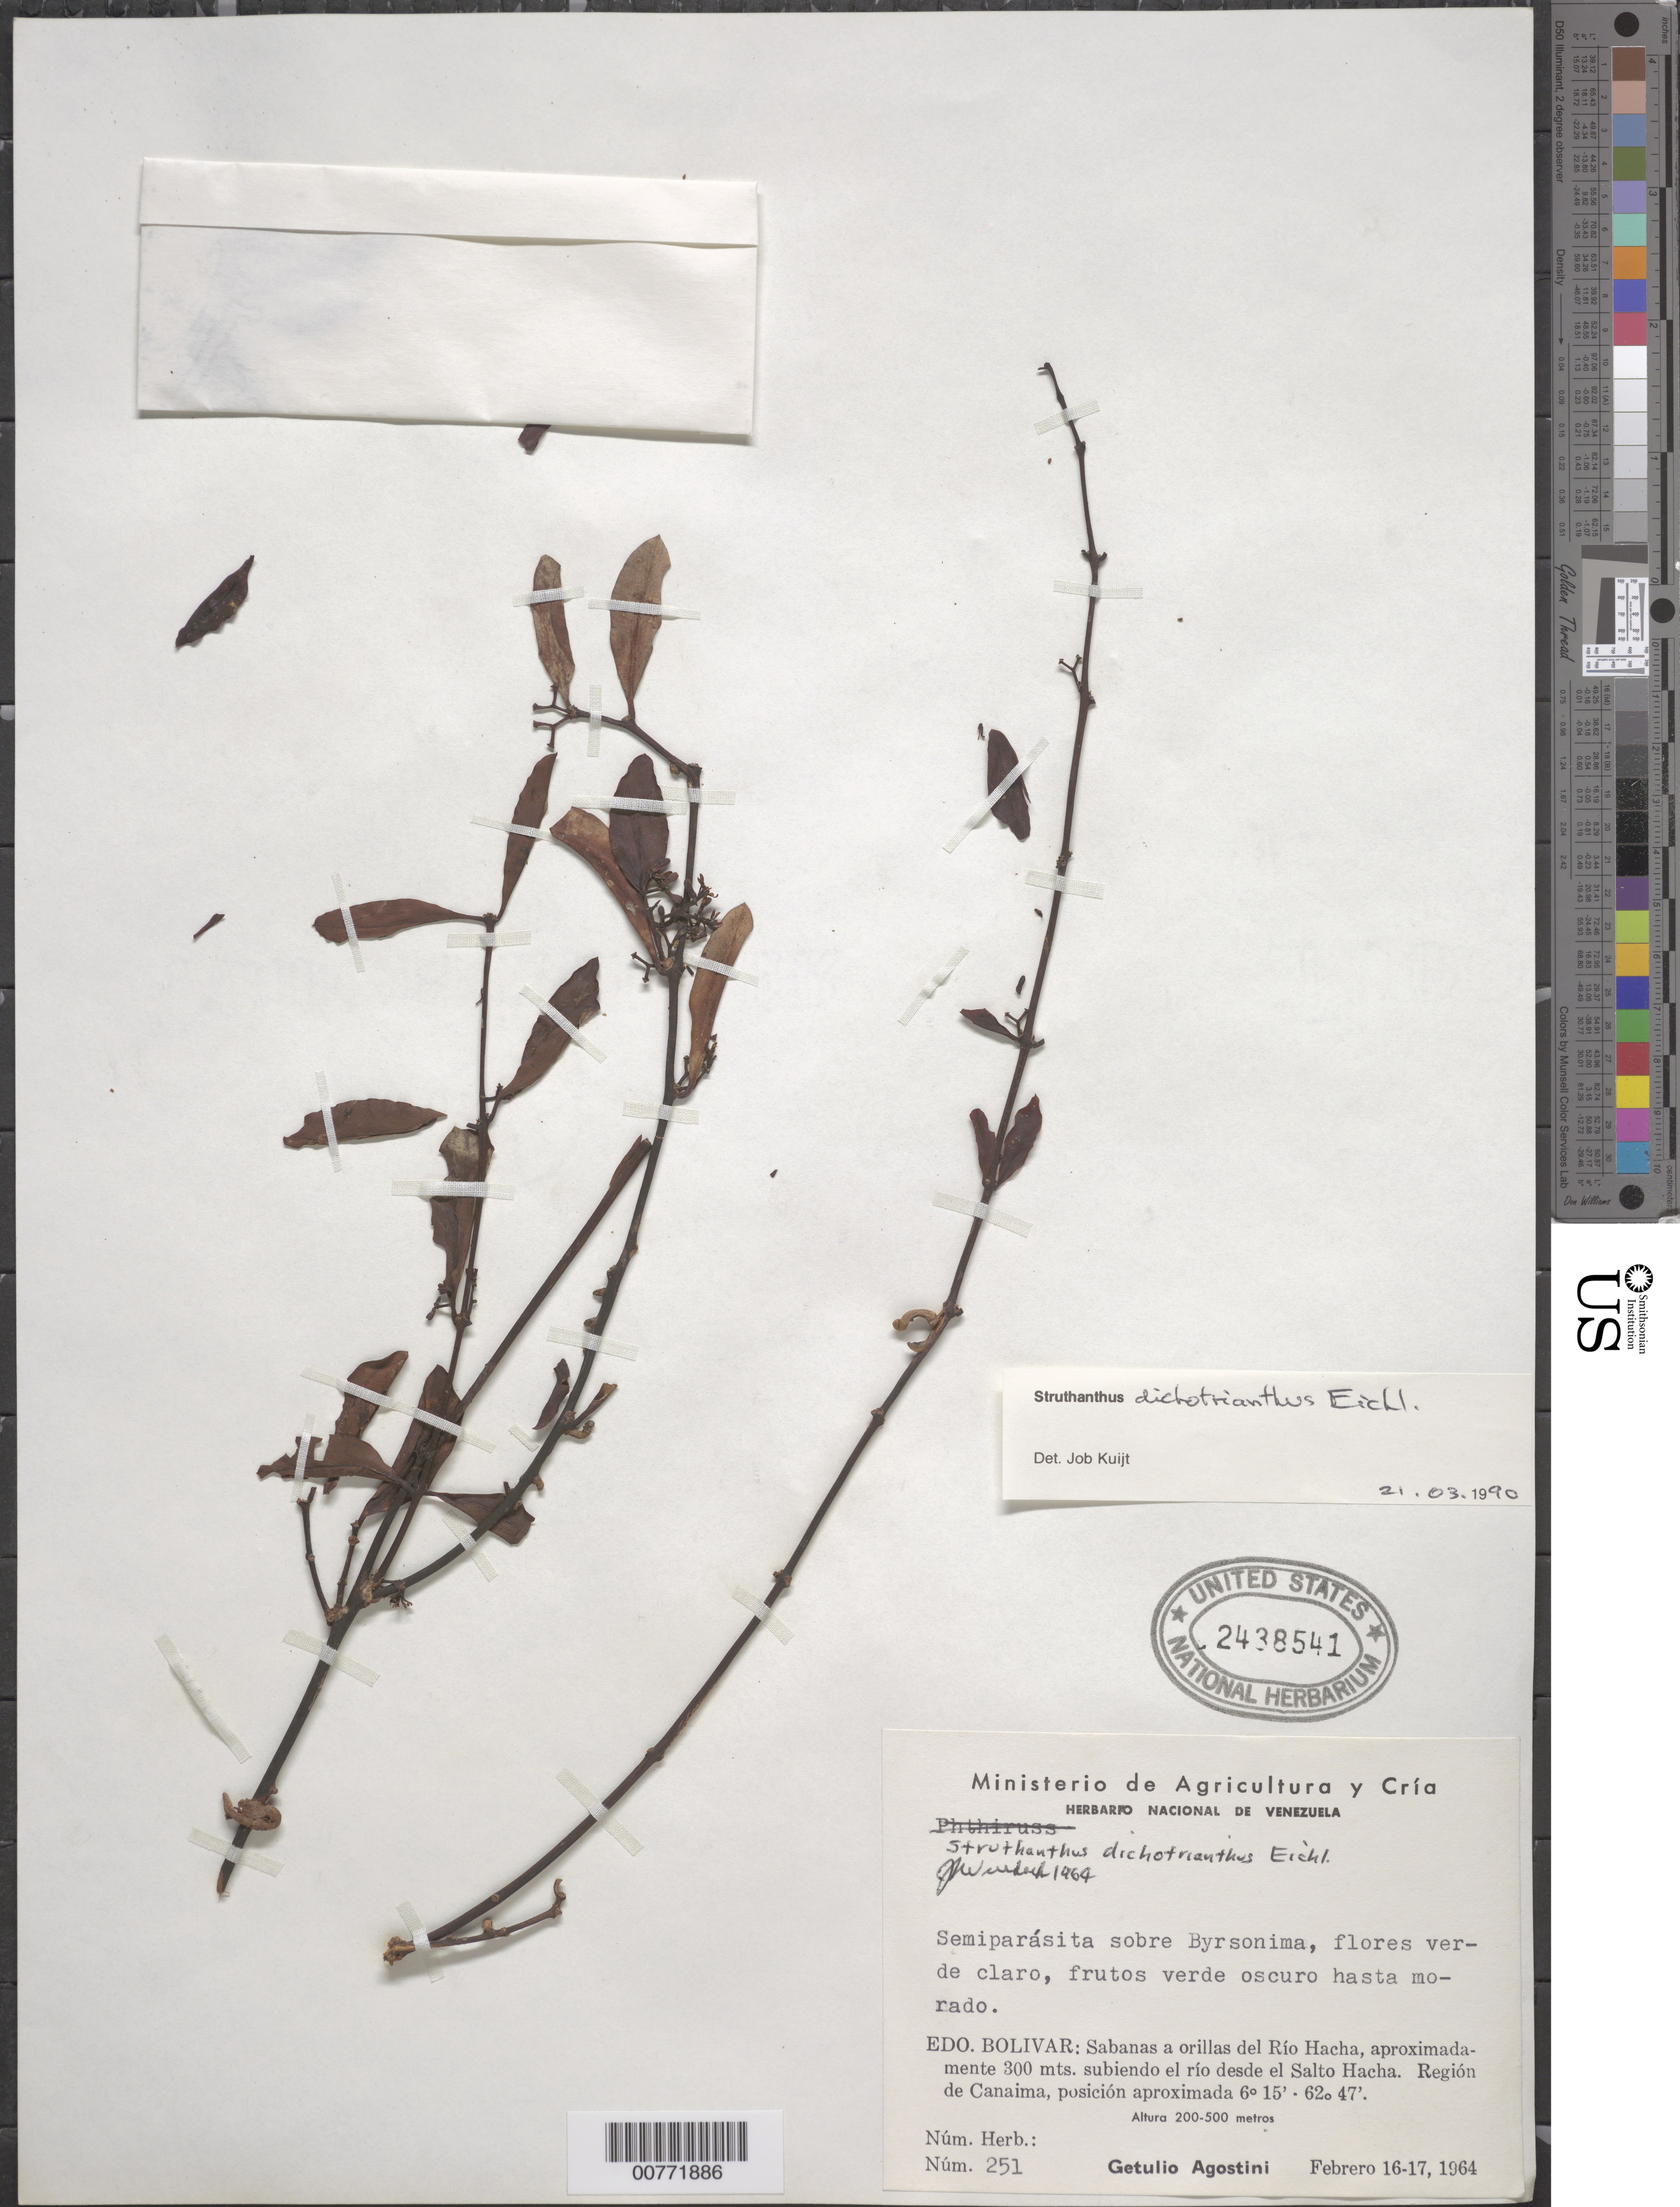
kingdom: Plantae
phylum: Tracheophyta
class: Magnoliopsida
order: Santalales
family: Loranthaceae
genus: Struthanthus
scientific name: Struthanthus dichotrianthus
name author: Eichler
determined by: Kuijt, Job, (CANADA)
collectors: G. Agostini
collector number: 251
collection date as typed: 16-Feb-64 to 17-Feb-64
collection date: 1964-02-16/1964-02-17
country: Venezuela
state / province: Bolívar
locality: Isla del Río Hacha, 600 m subiendo el Salto Hacha; región de Canaima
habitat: Savannas and riverbanks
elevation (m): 200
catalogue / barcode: US 2438541